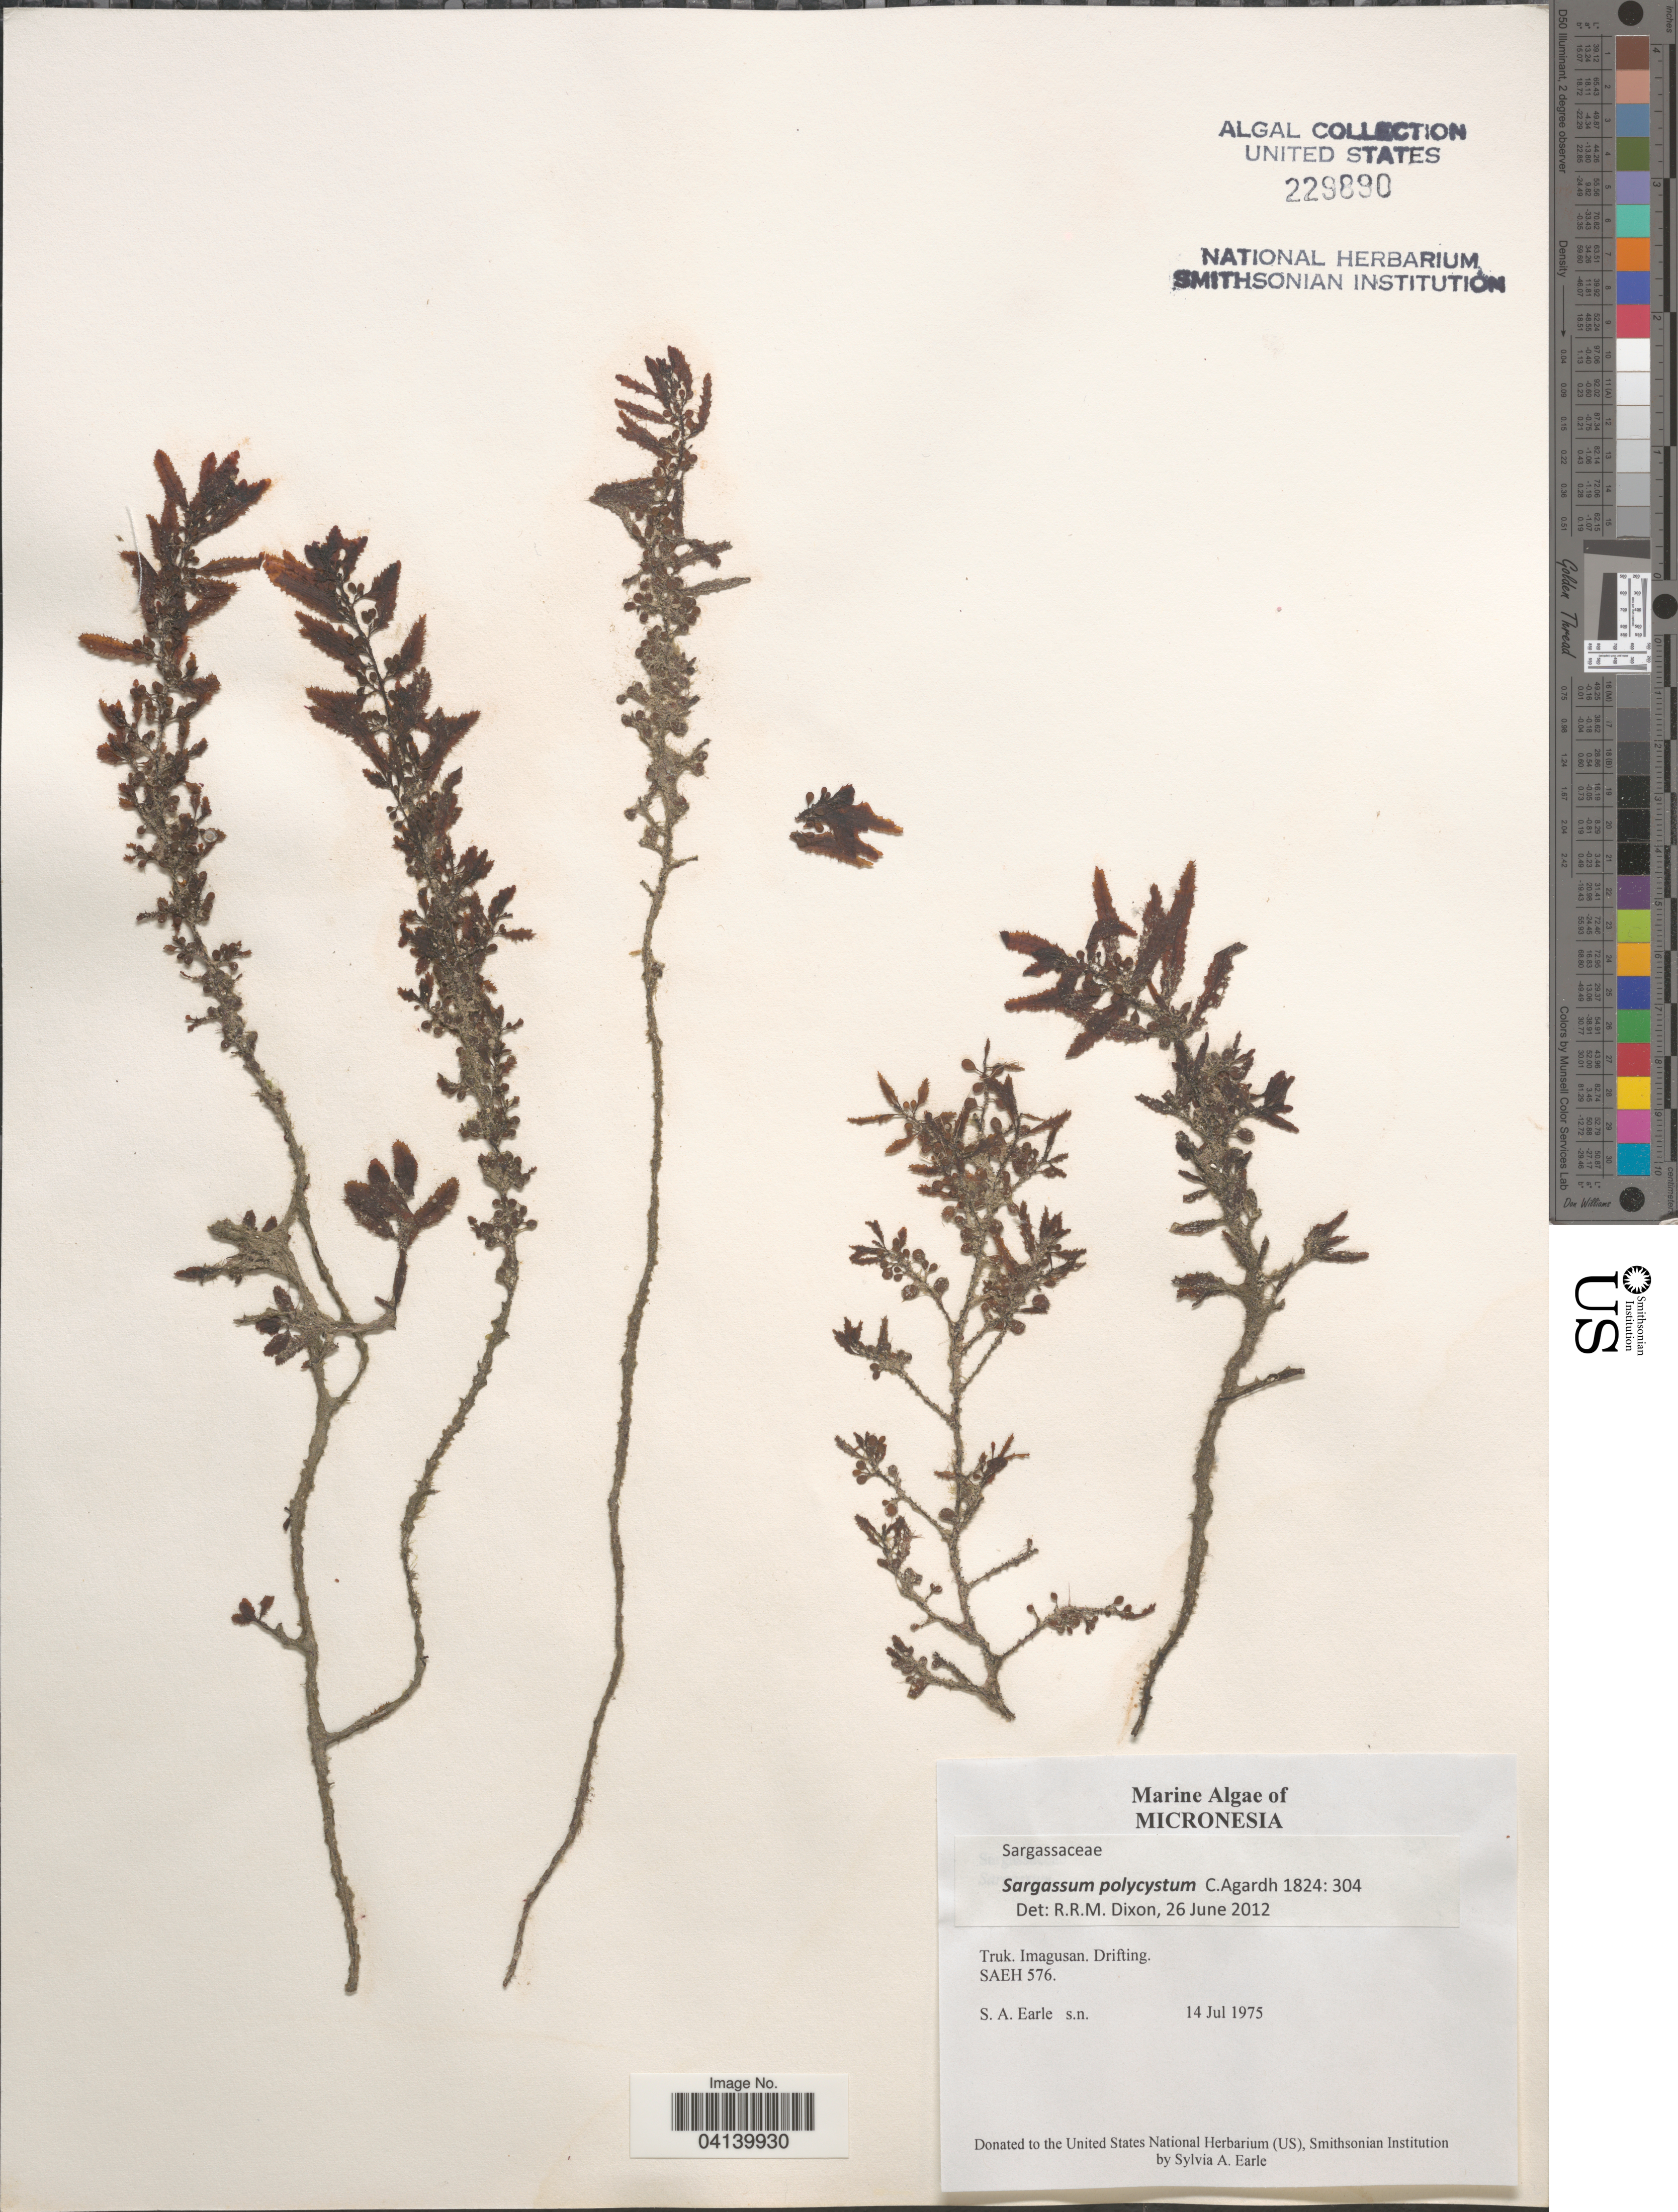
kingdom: Chromista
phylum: Ochrophyta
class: Phaeophyceae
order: Fucales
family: Sargassaceae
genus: Sargassum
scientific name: Sargassum polycystum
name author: C. Agardh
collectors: S. A. Earle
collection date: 1975-07-14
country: Micronesia, Federated States of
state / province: Truk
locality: Micronesia. Imagusan. Drifting. SAEH 576.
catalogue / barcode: US 229890